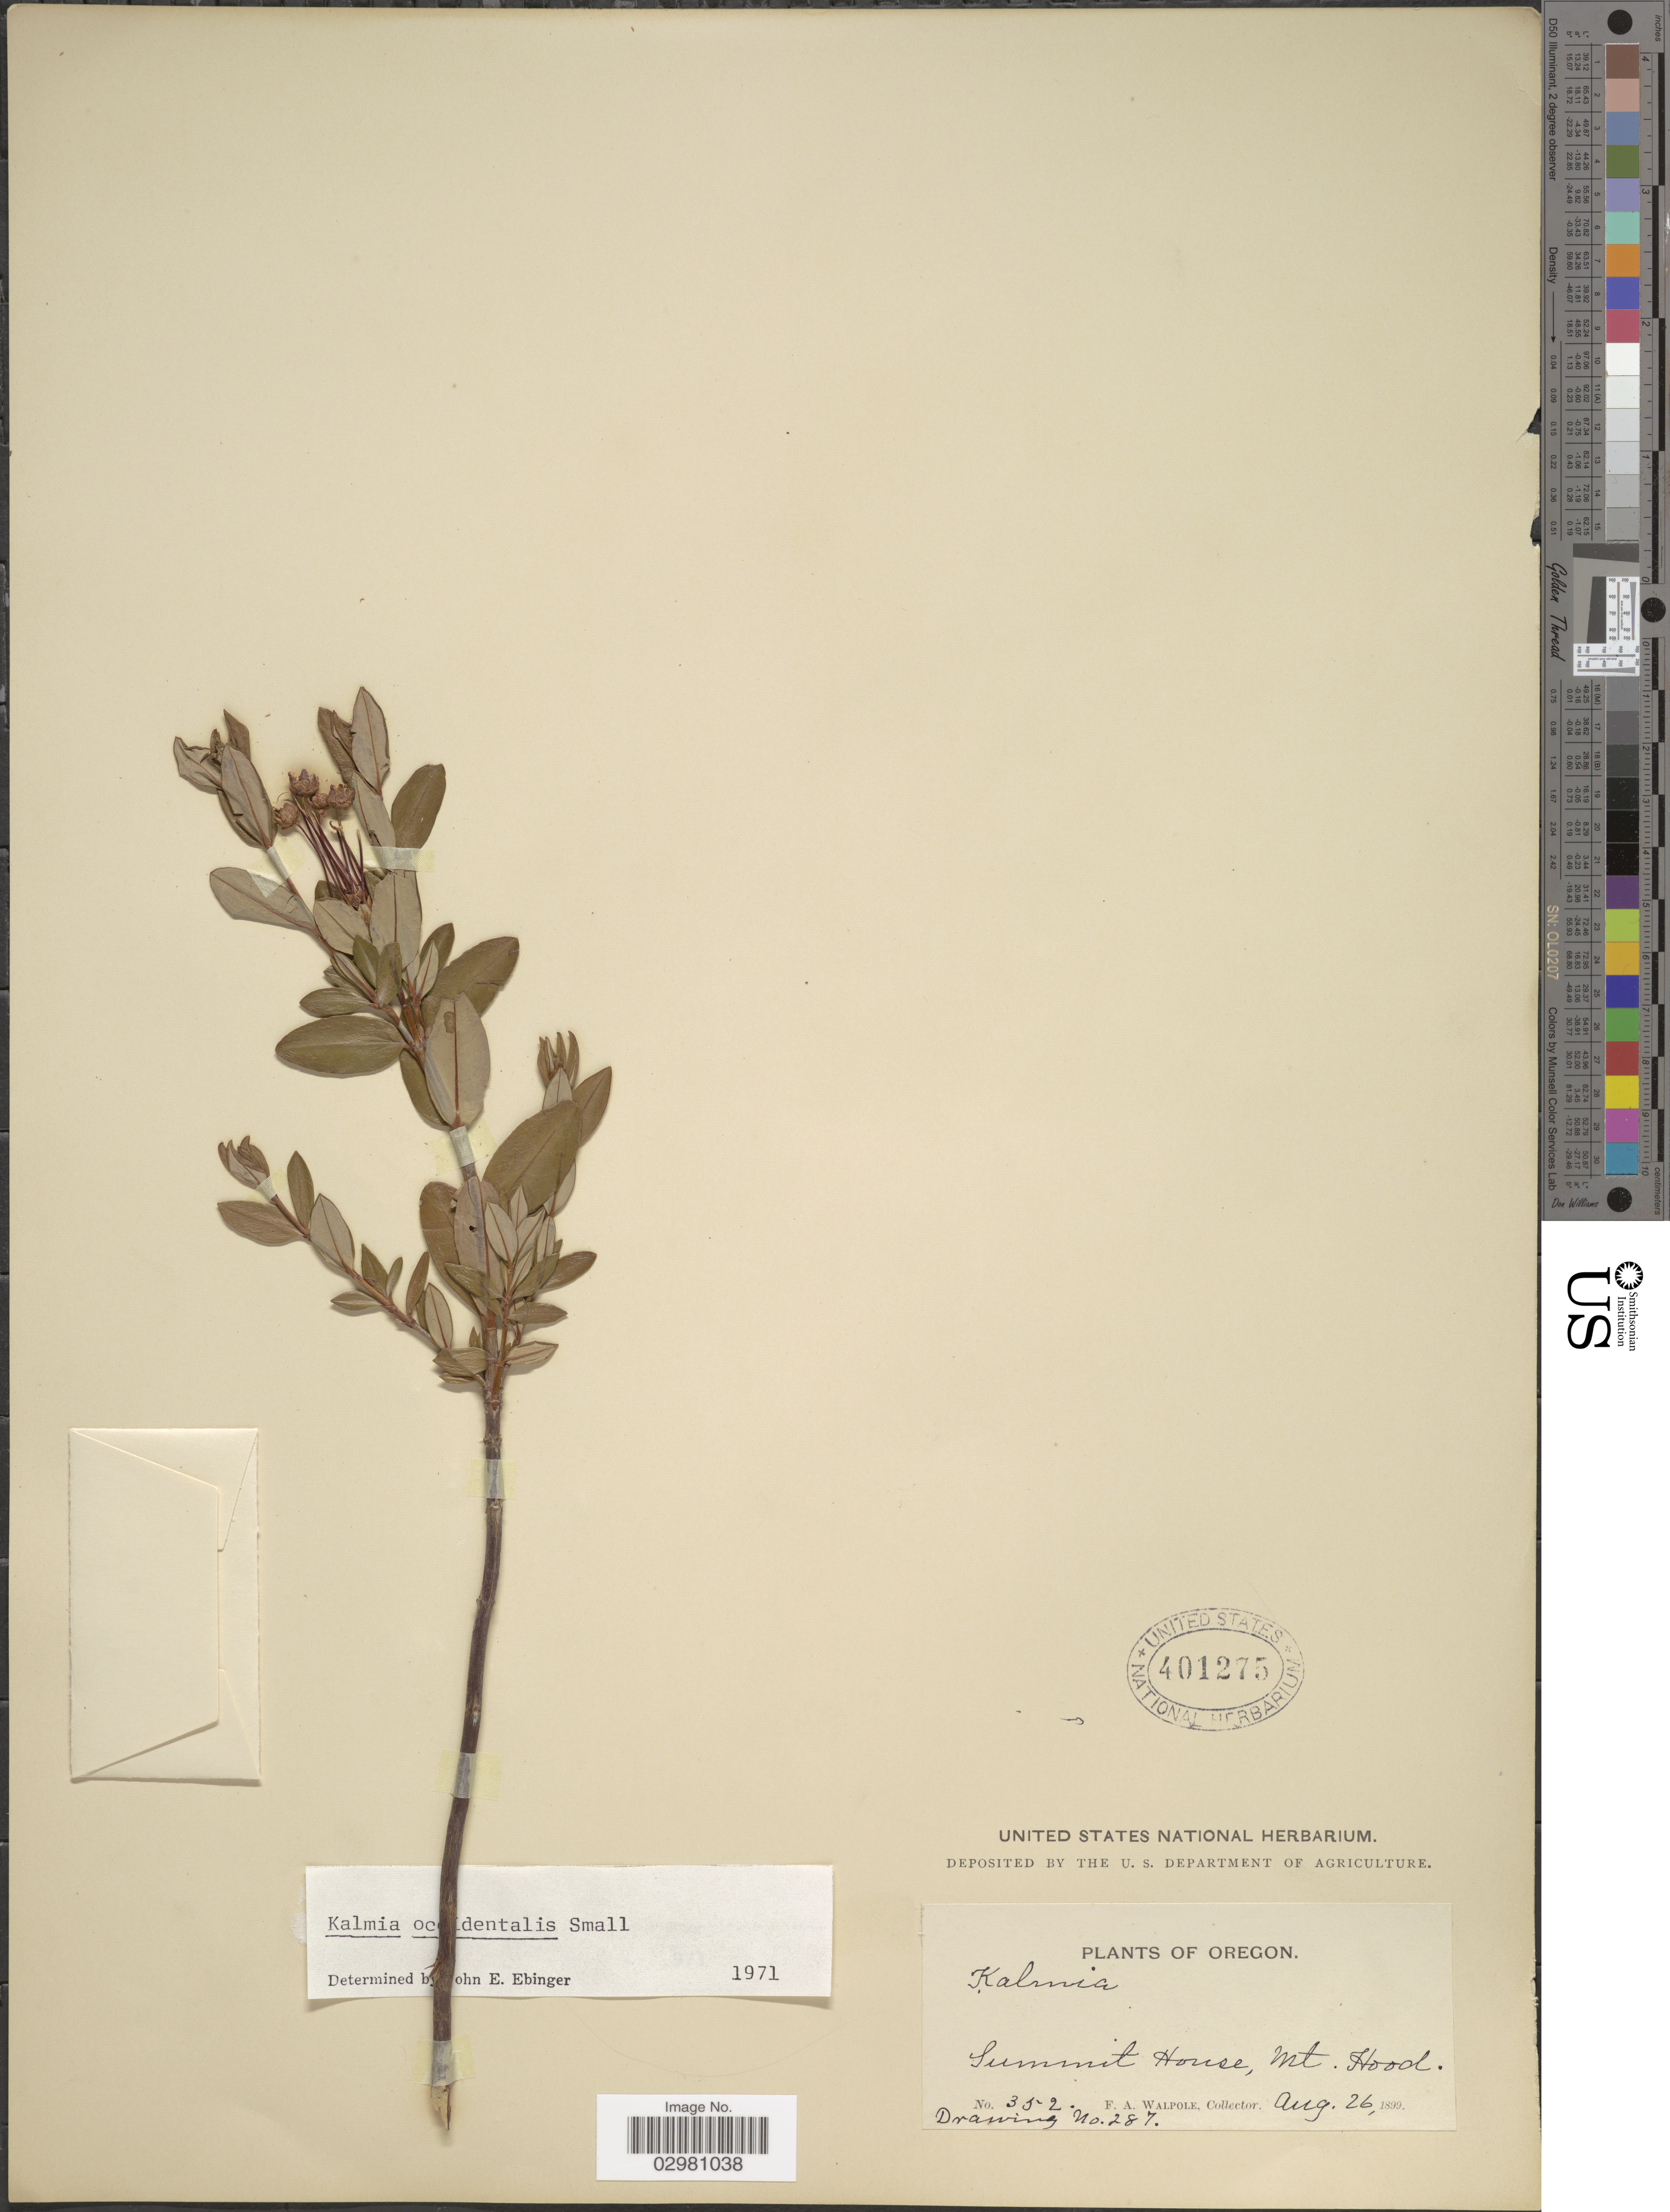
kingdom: Plantae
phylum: Tracheophyta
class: Magnoliopsida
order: Ericales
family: Ericaceae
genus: Kalmia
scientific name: Kalmia microphylla var. occidentalis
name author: (Small) Ebinger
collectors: F. Walpole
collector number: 352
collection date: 1899-08-26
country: United States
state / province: Oregon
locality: Summit House, Mt. Hood.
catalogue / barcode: US 401275